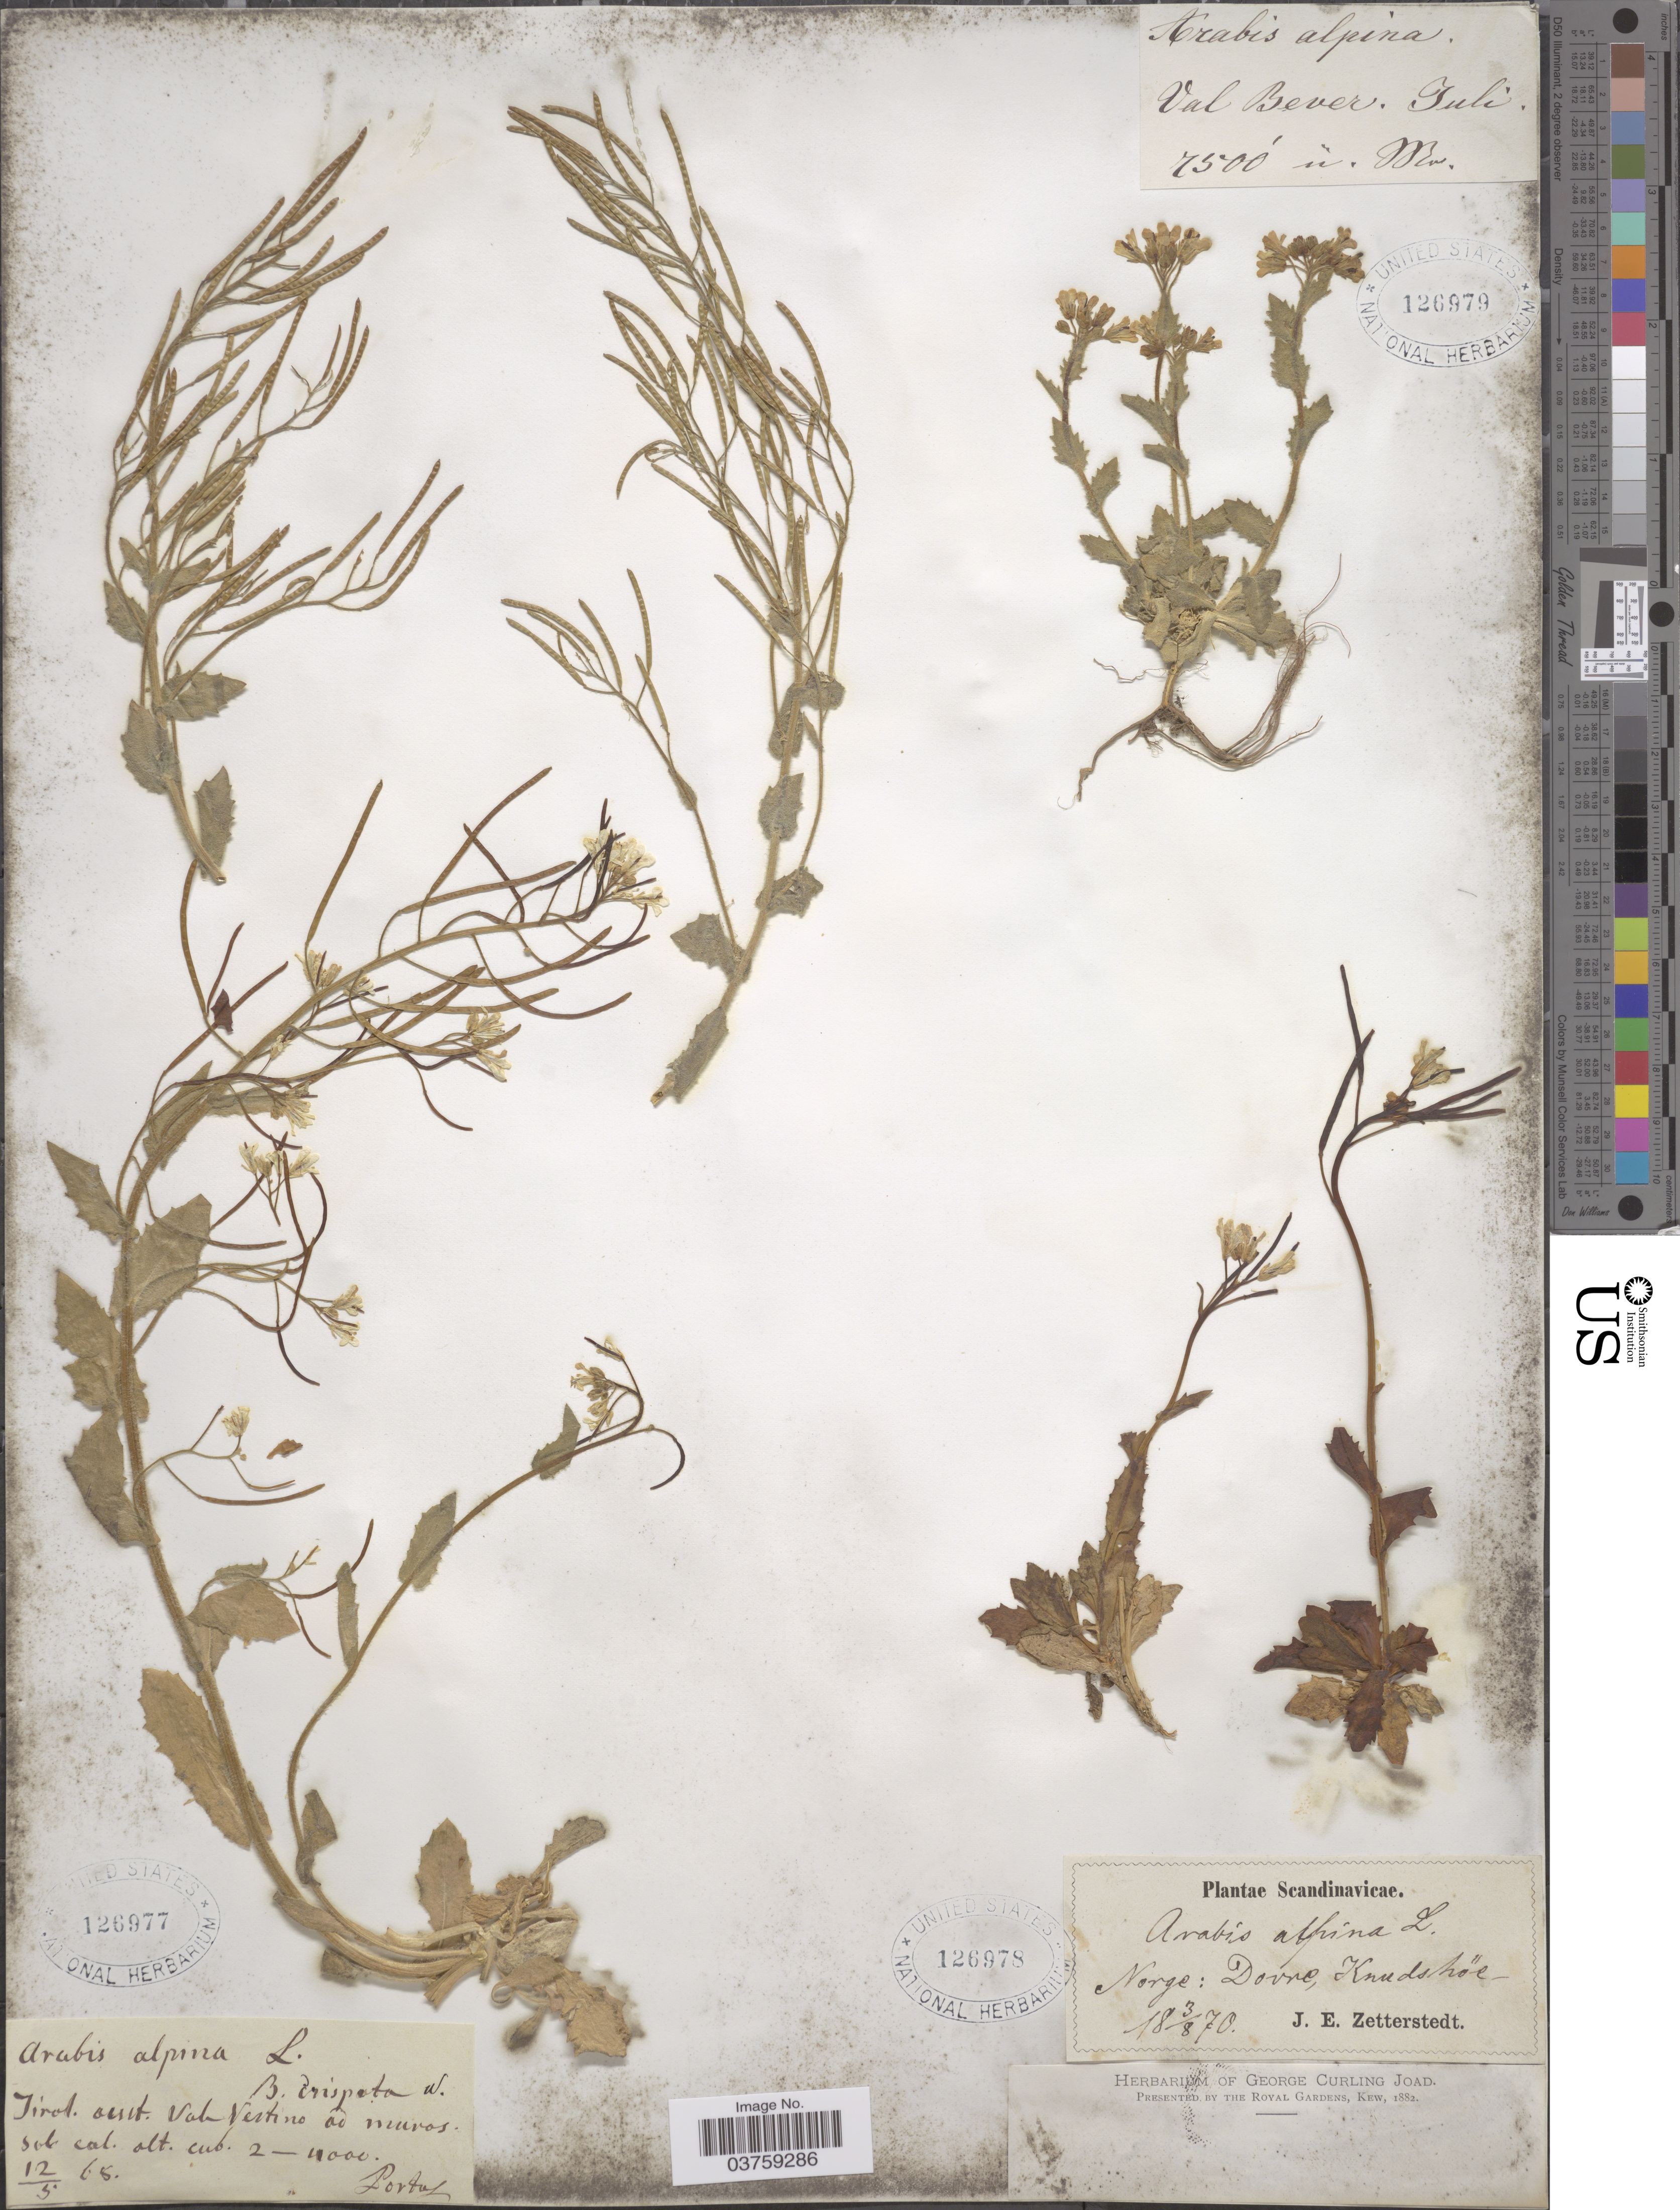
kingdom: Plantae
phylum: Tracheophyta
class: Magnoliopsida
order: Brassicales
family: Brassicaceae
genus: Arabis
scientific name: Arabis alpina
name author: L.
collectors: -- Porta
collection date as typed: Transcribed d/m/y: 12/5/65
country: Italy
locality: Tirol aust. Val Vestino ad muros.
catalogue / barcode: US 126977